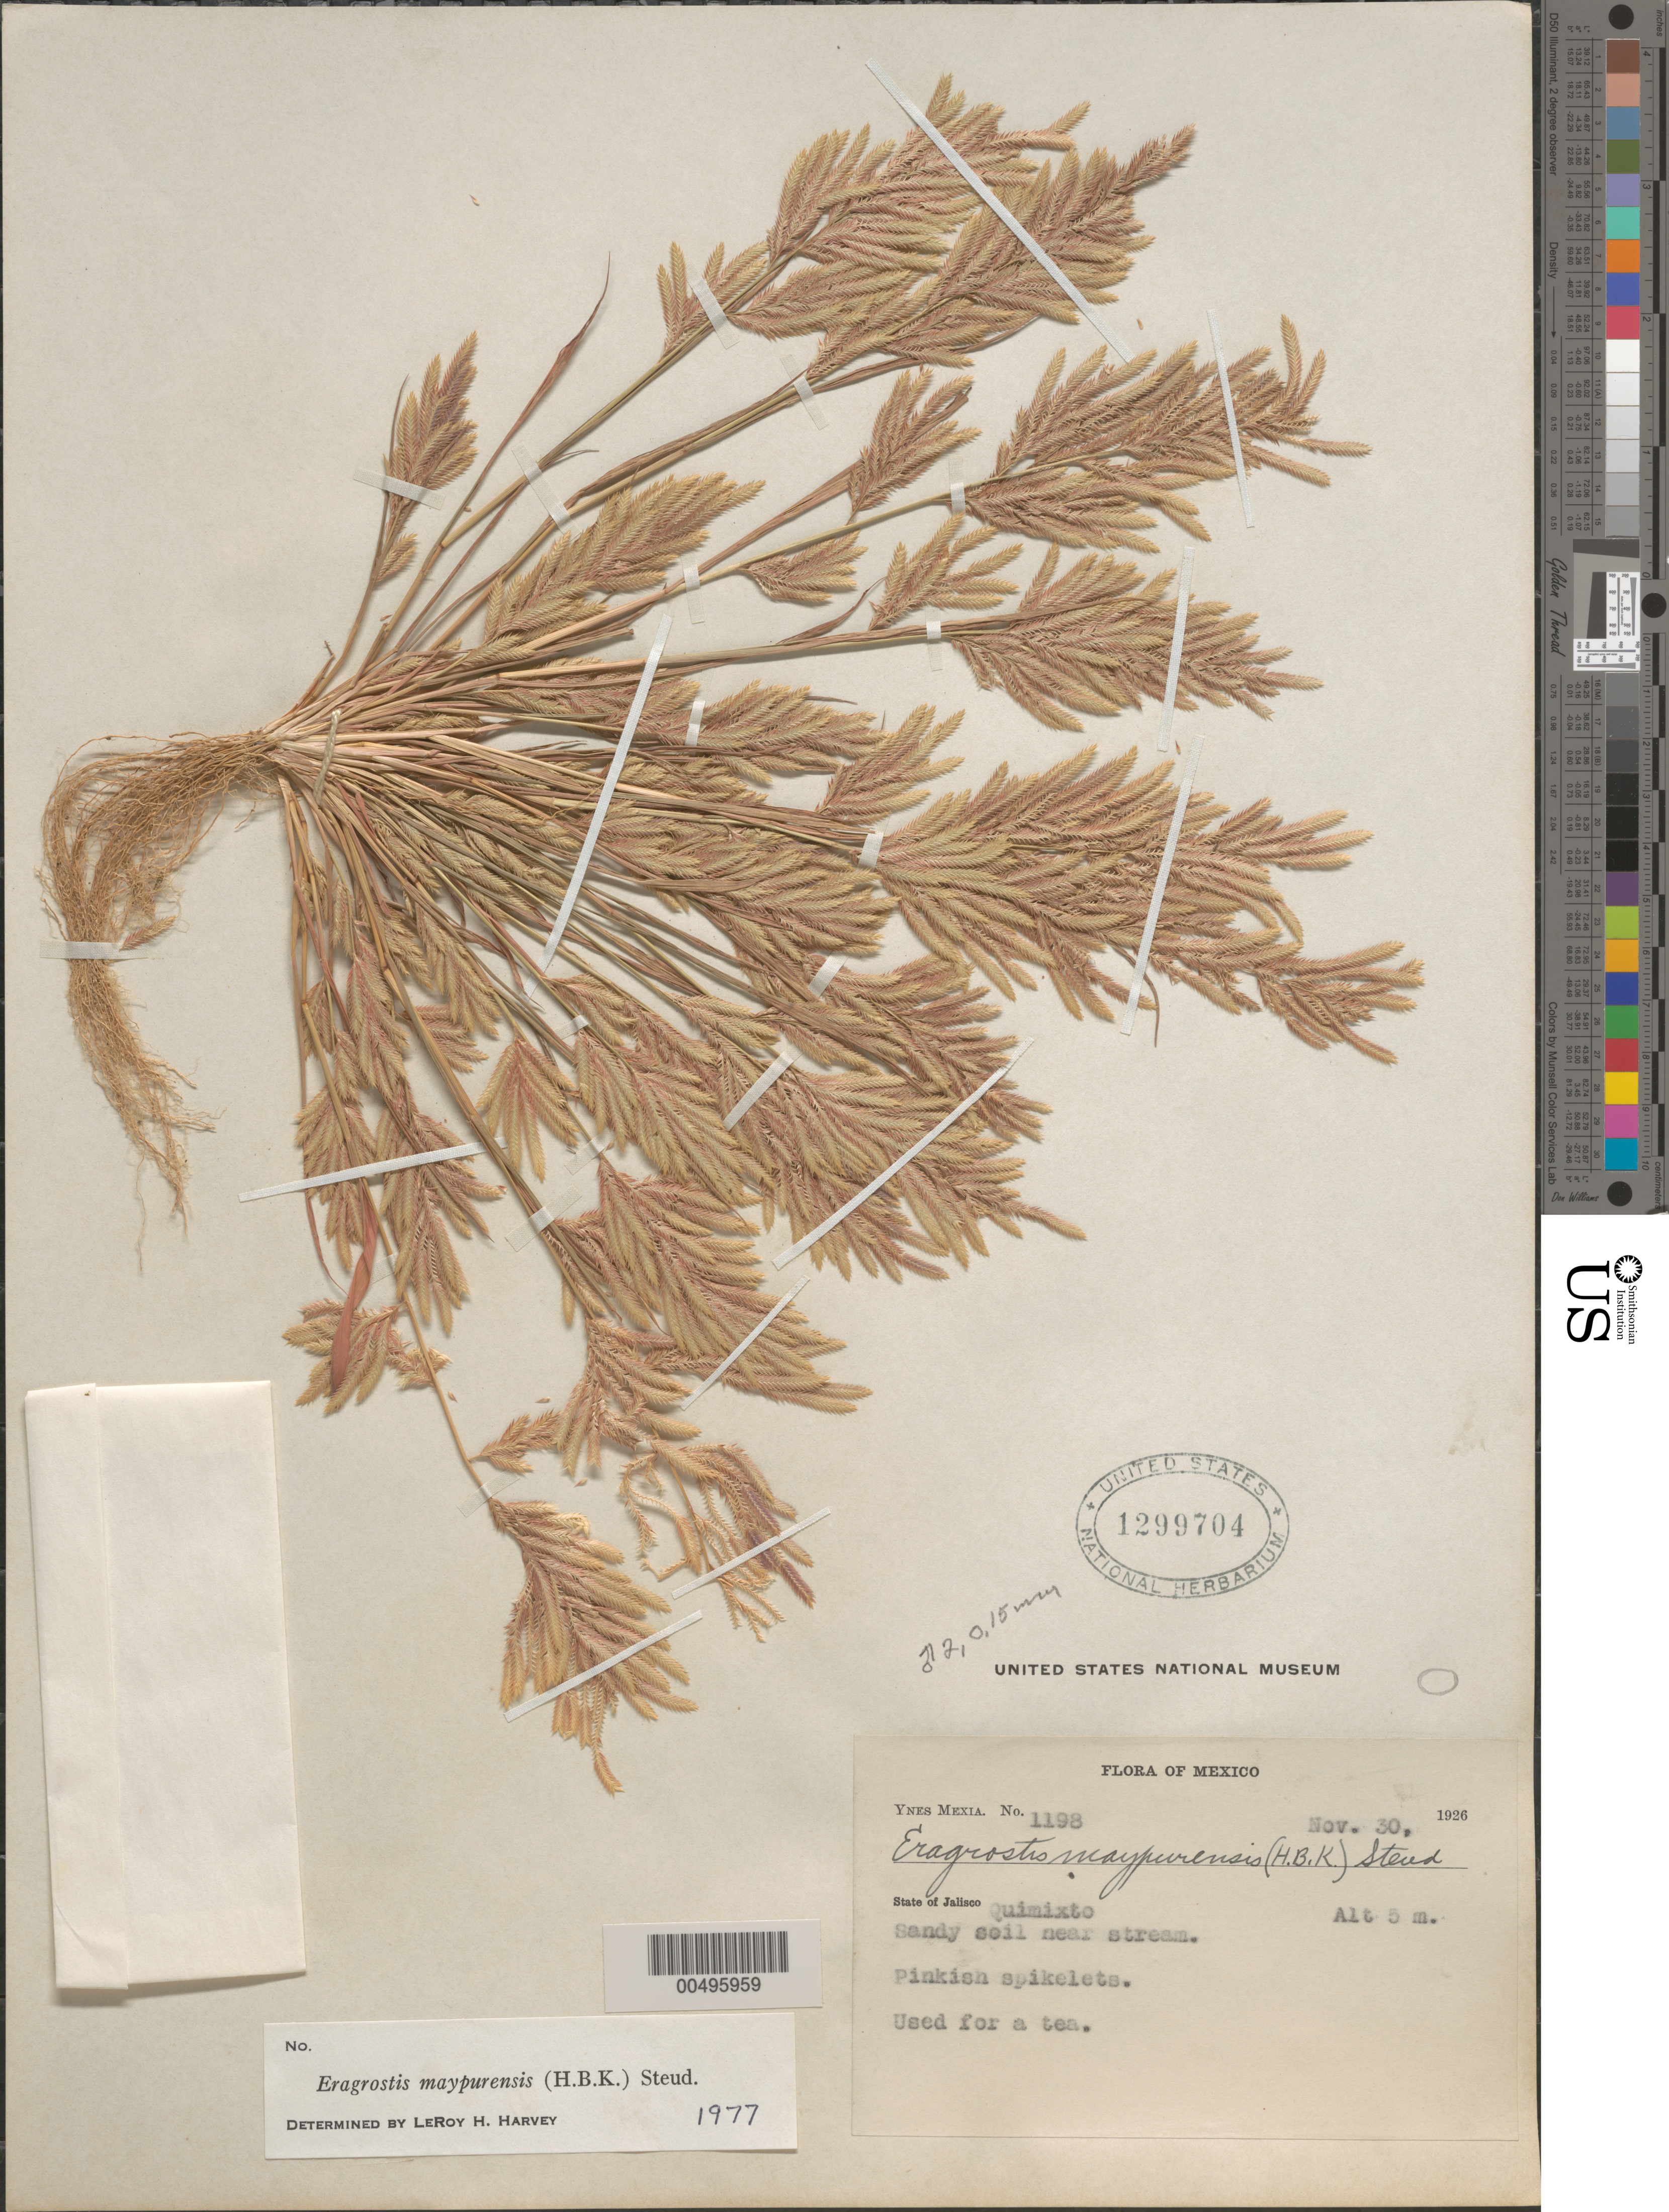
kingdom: Plantae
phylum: Tracheophyta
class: Liliopsida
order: Poales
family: Poaceae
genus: Eragrostis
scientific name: Eragrostis maypurensis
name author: (Kunth) Steud.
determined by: Harvey, L. H.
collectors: Y. Mexia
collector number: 1198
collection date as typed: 30 Nov 1926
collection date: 1926-11-30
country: Mexico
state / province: Jalisco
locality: Quimixto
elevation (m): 5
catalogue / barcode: US 1299704